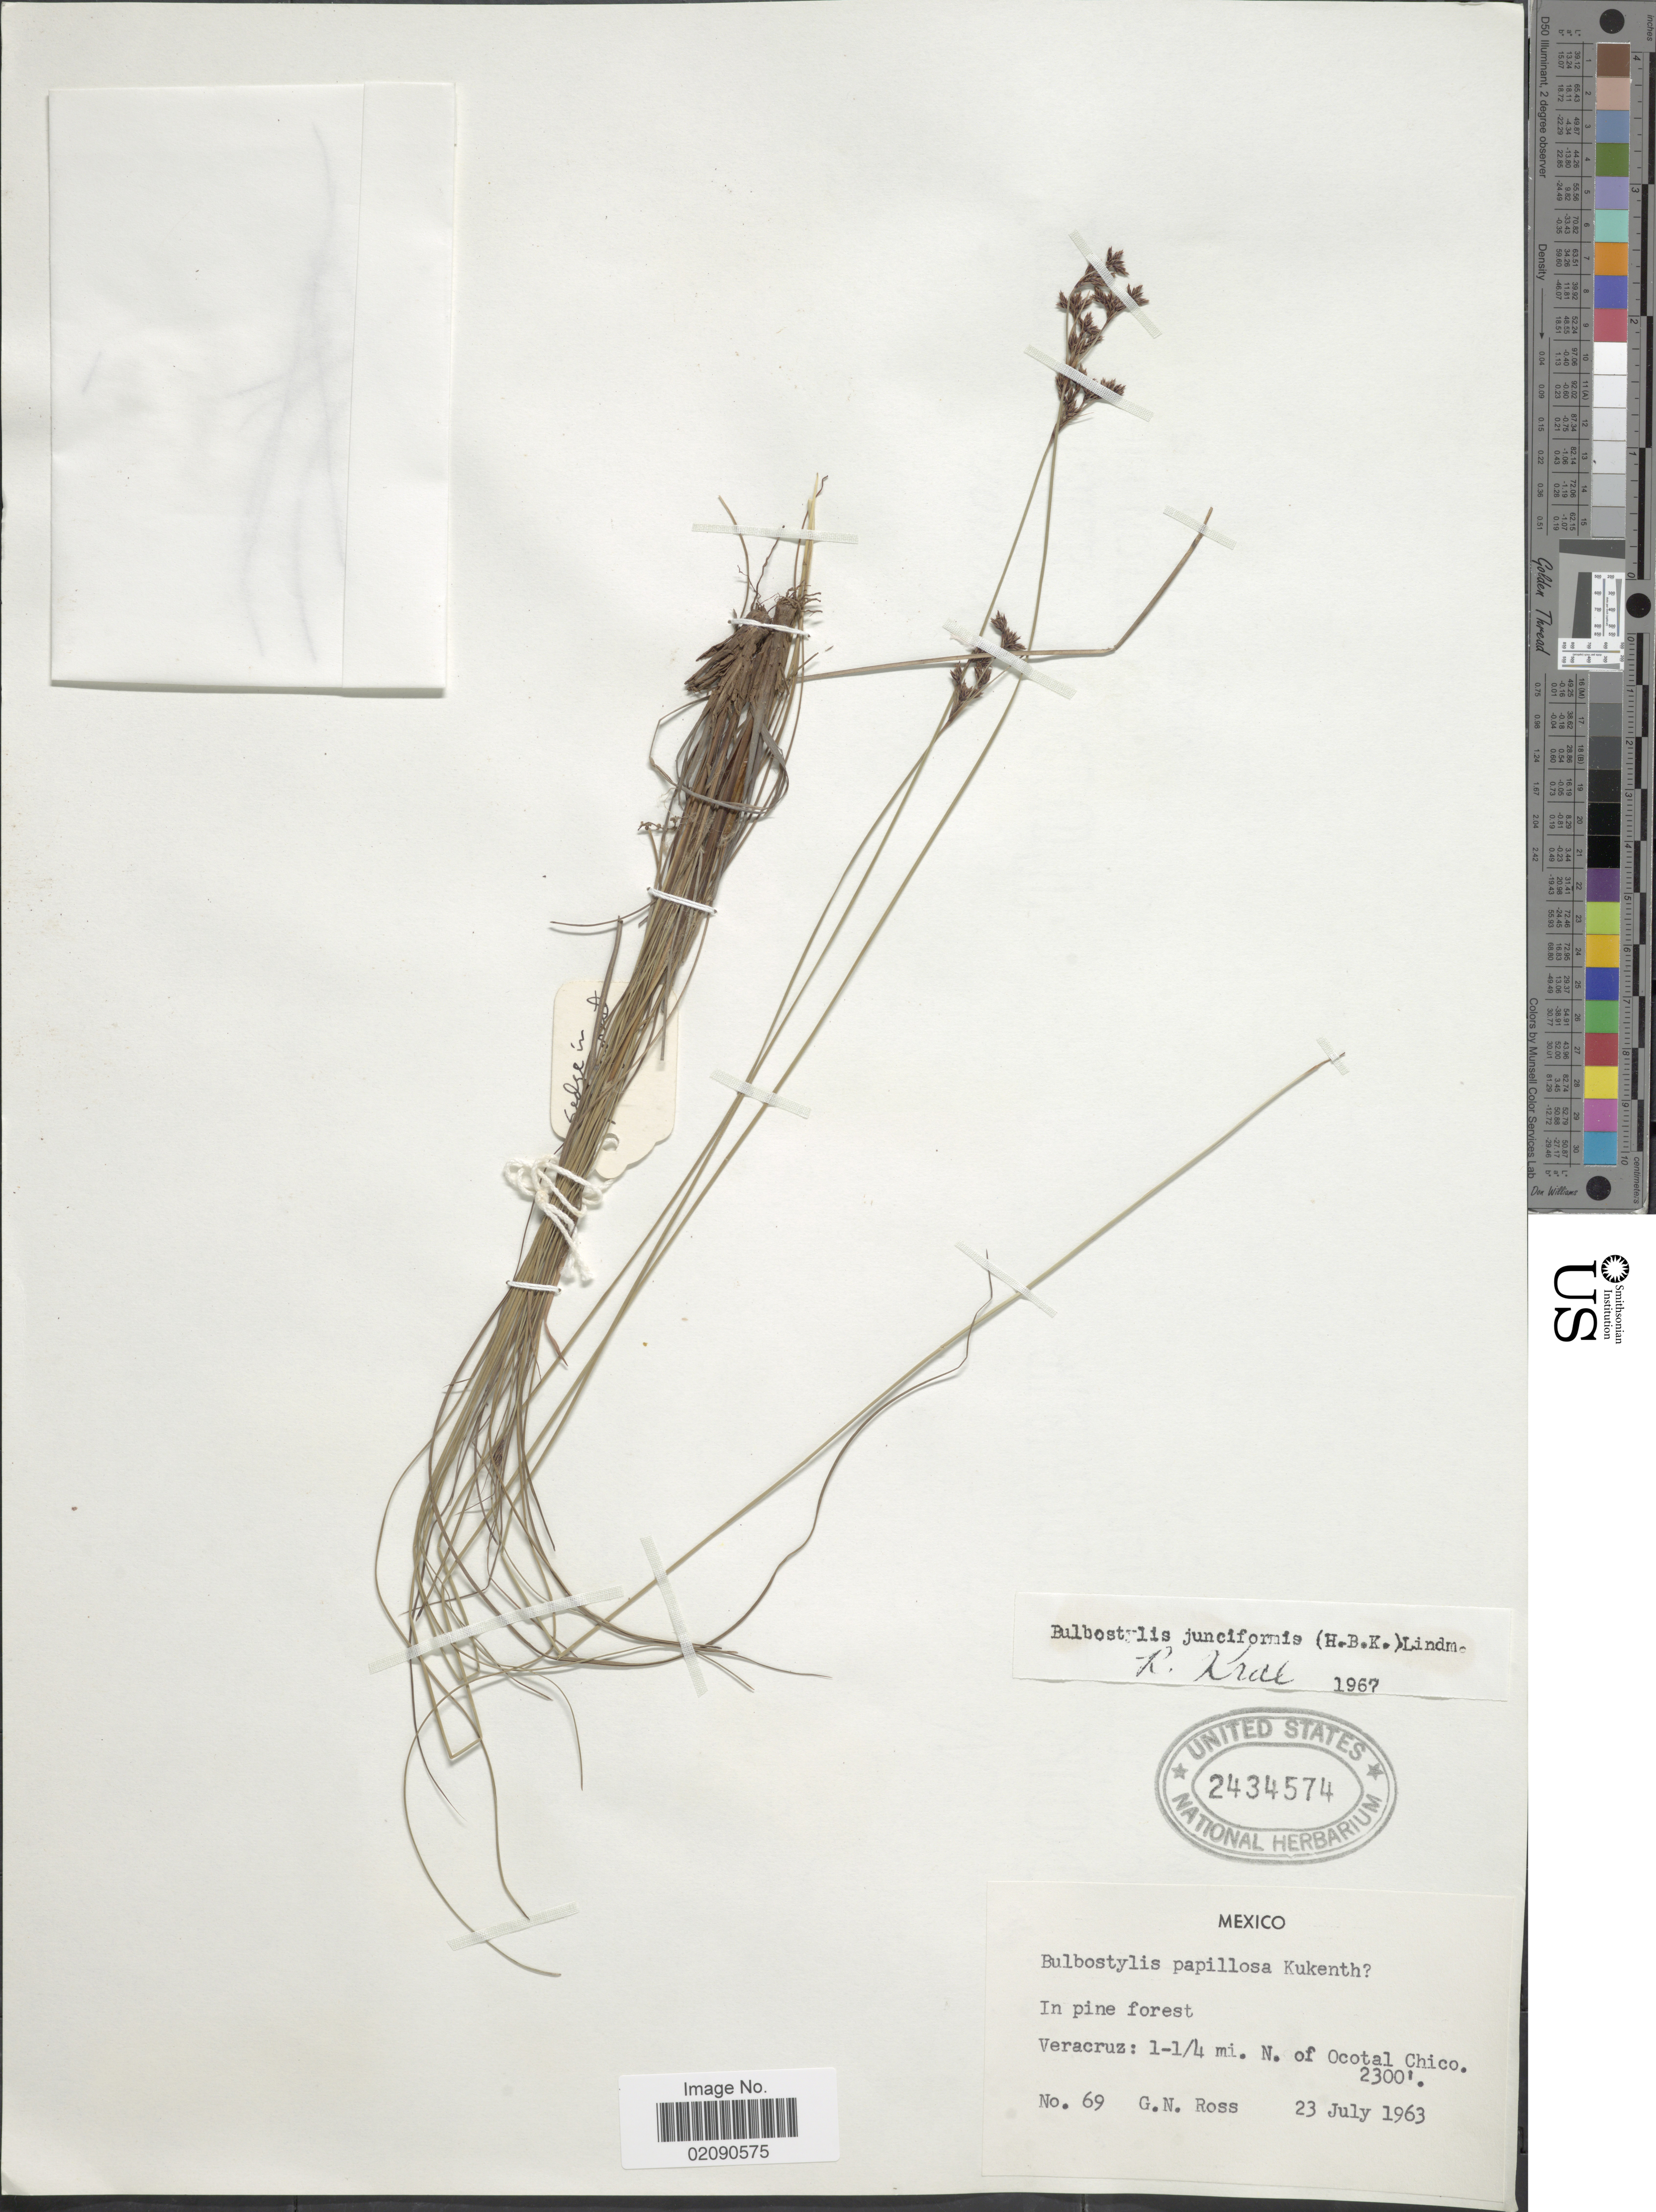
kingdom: Plantae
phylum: Tracheophyta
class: Liliopsida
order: Poales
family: Cyperaceae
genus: Bulbostylis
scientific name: Bulbostylis junciformis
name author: (Kunth) C.B. Clarke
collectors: G. N. Ross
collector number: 69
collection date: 1963-07-23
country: Mexico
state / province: Veracruz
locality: In pine forest, Veracruz: 1-¼ mi. N of Ocotal Chico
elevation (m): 701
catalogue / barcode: US 2434574